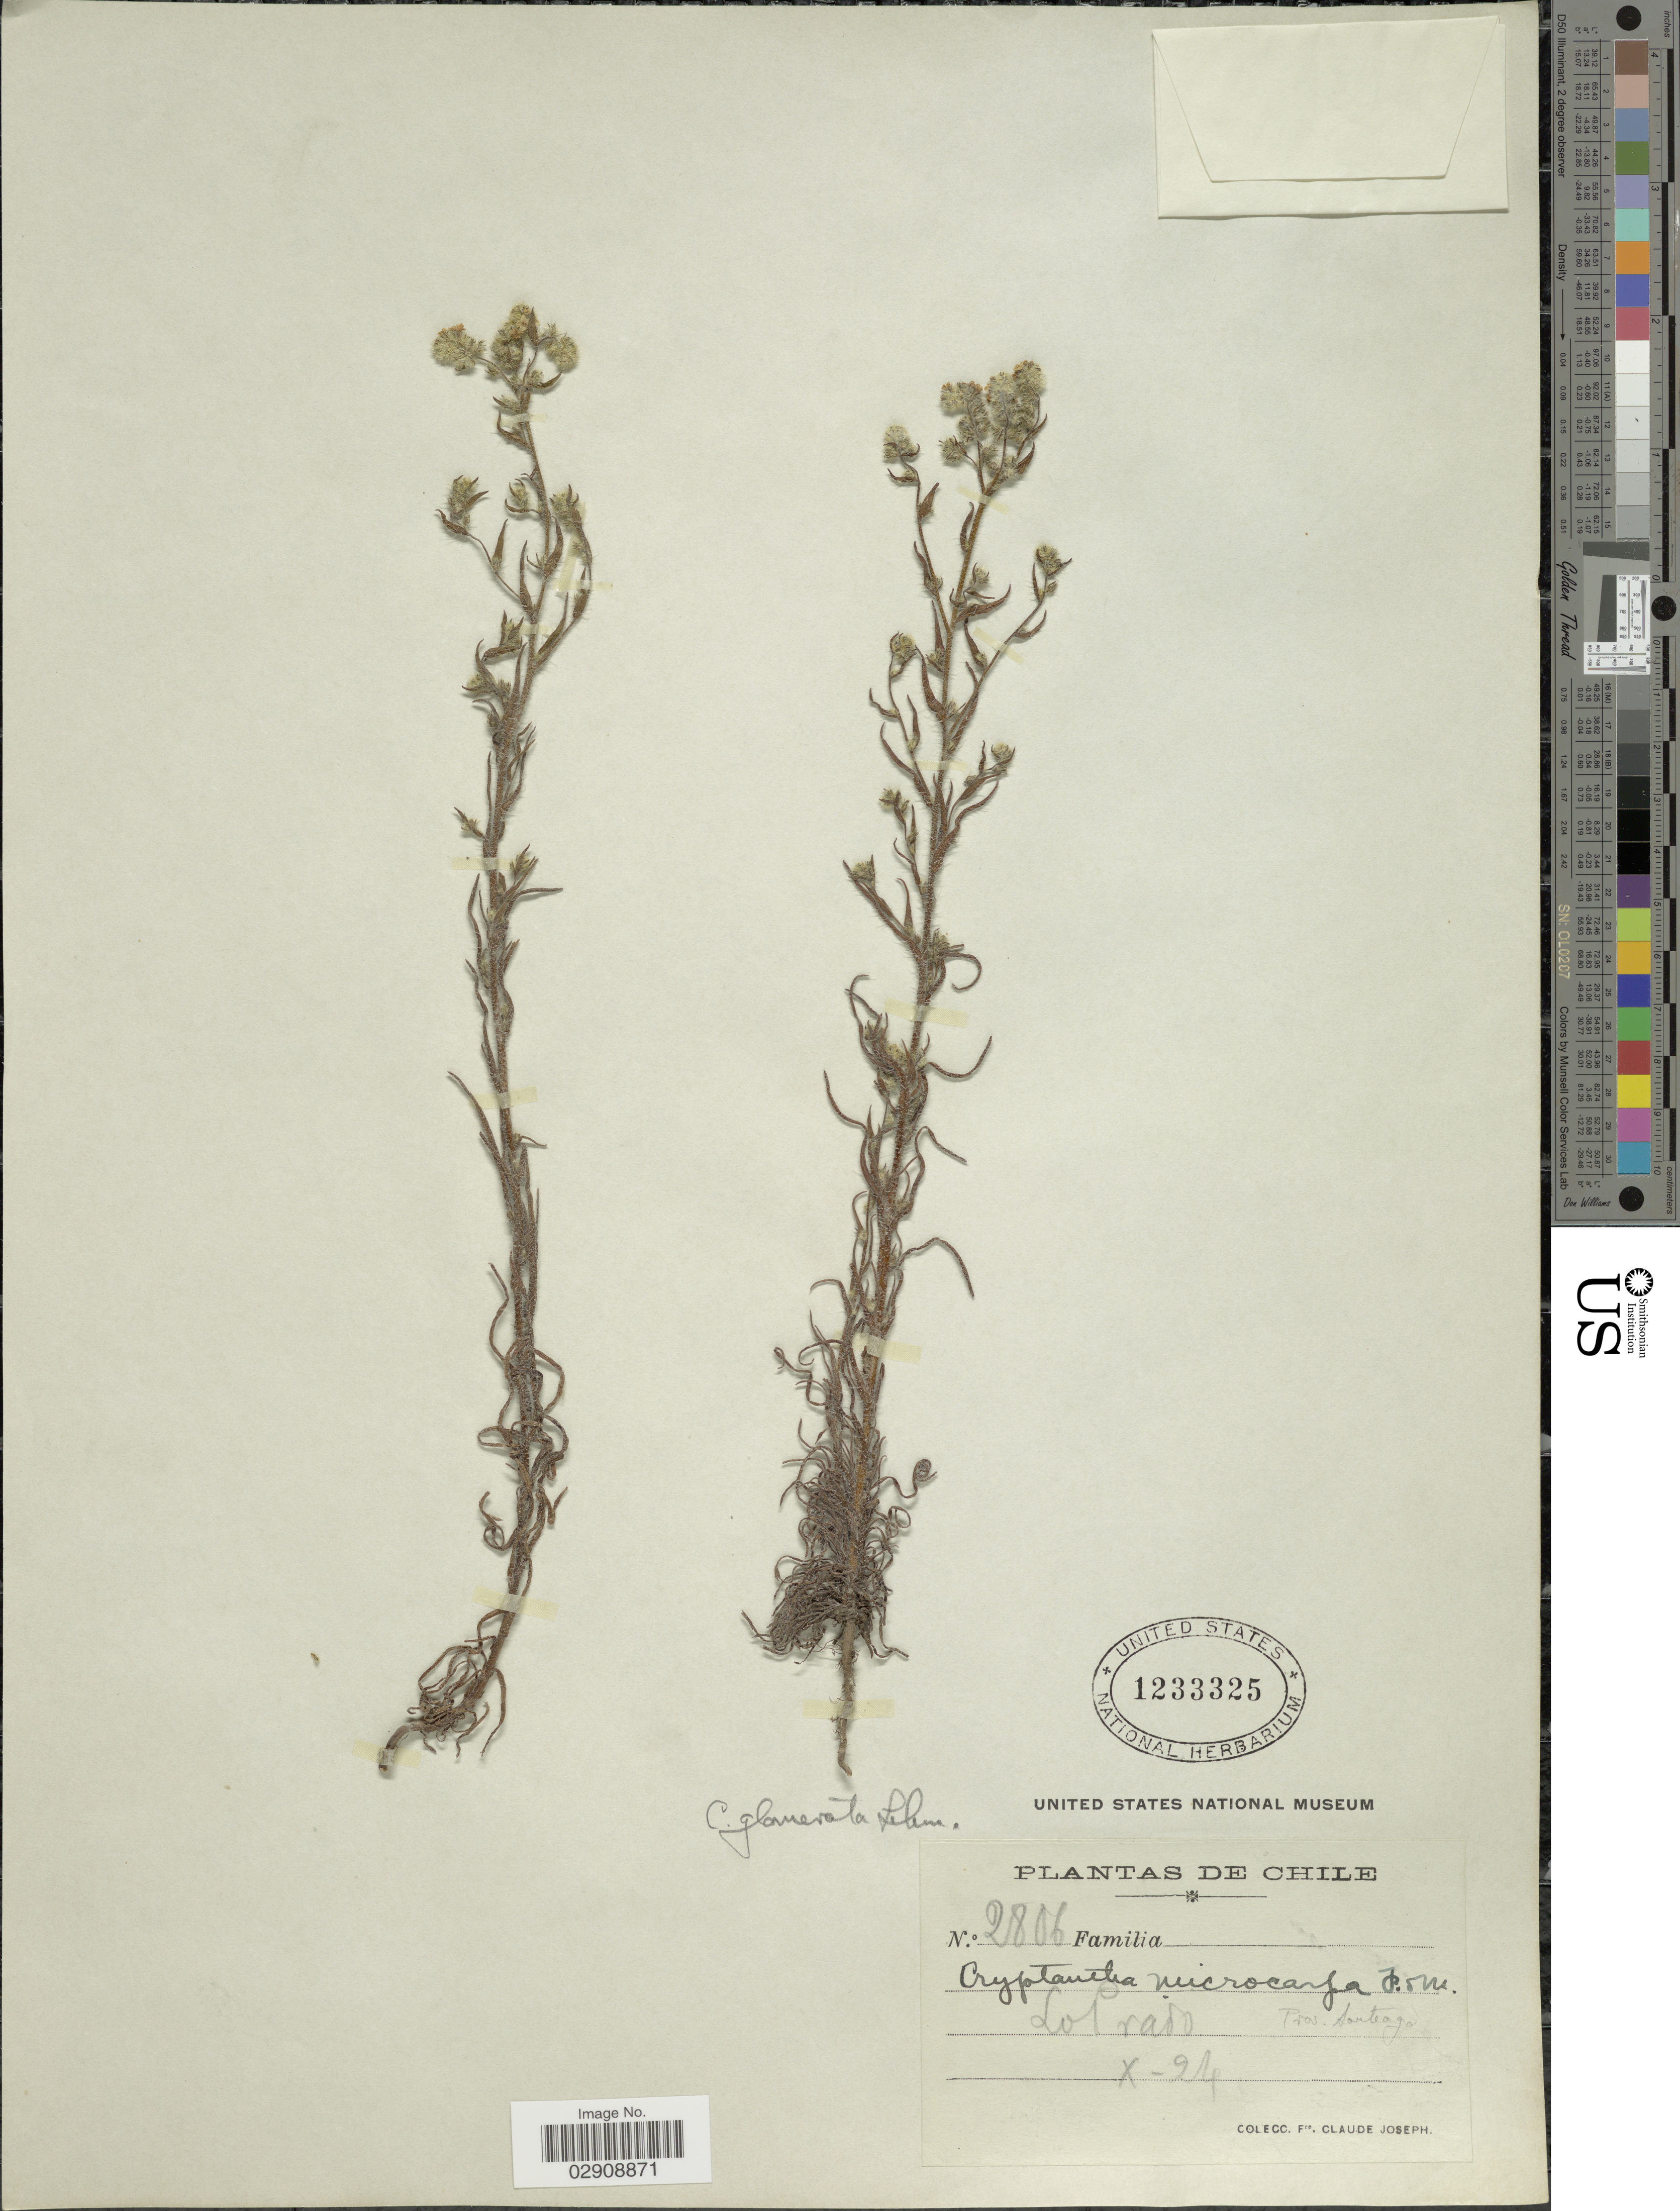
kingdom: Plantae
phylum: Tracheophyta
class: Magnoliopsida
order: Boraginales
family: Boraginaceae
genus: Cryptantha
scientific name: Cryptantha glomerata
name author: (G. Don) Lehm.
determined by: Moroni, Pablo, (SI), Instituto de Botanica Darwinion (ARGENTINA)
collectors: Bro. Claude-Joseph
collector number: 2806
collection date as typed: Transcribed d/m/y: /10/24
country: Chile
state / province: Región Metropolitana (RM)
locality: Lo Prado. Prov. Santiago. Chile.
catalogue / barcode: US 1233325